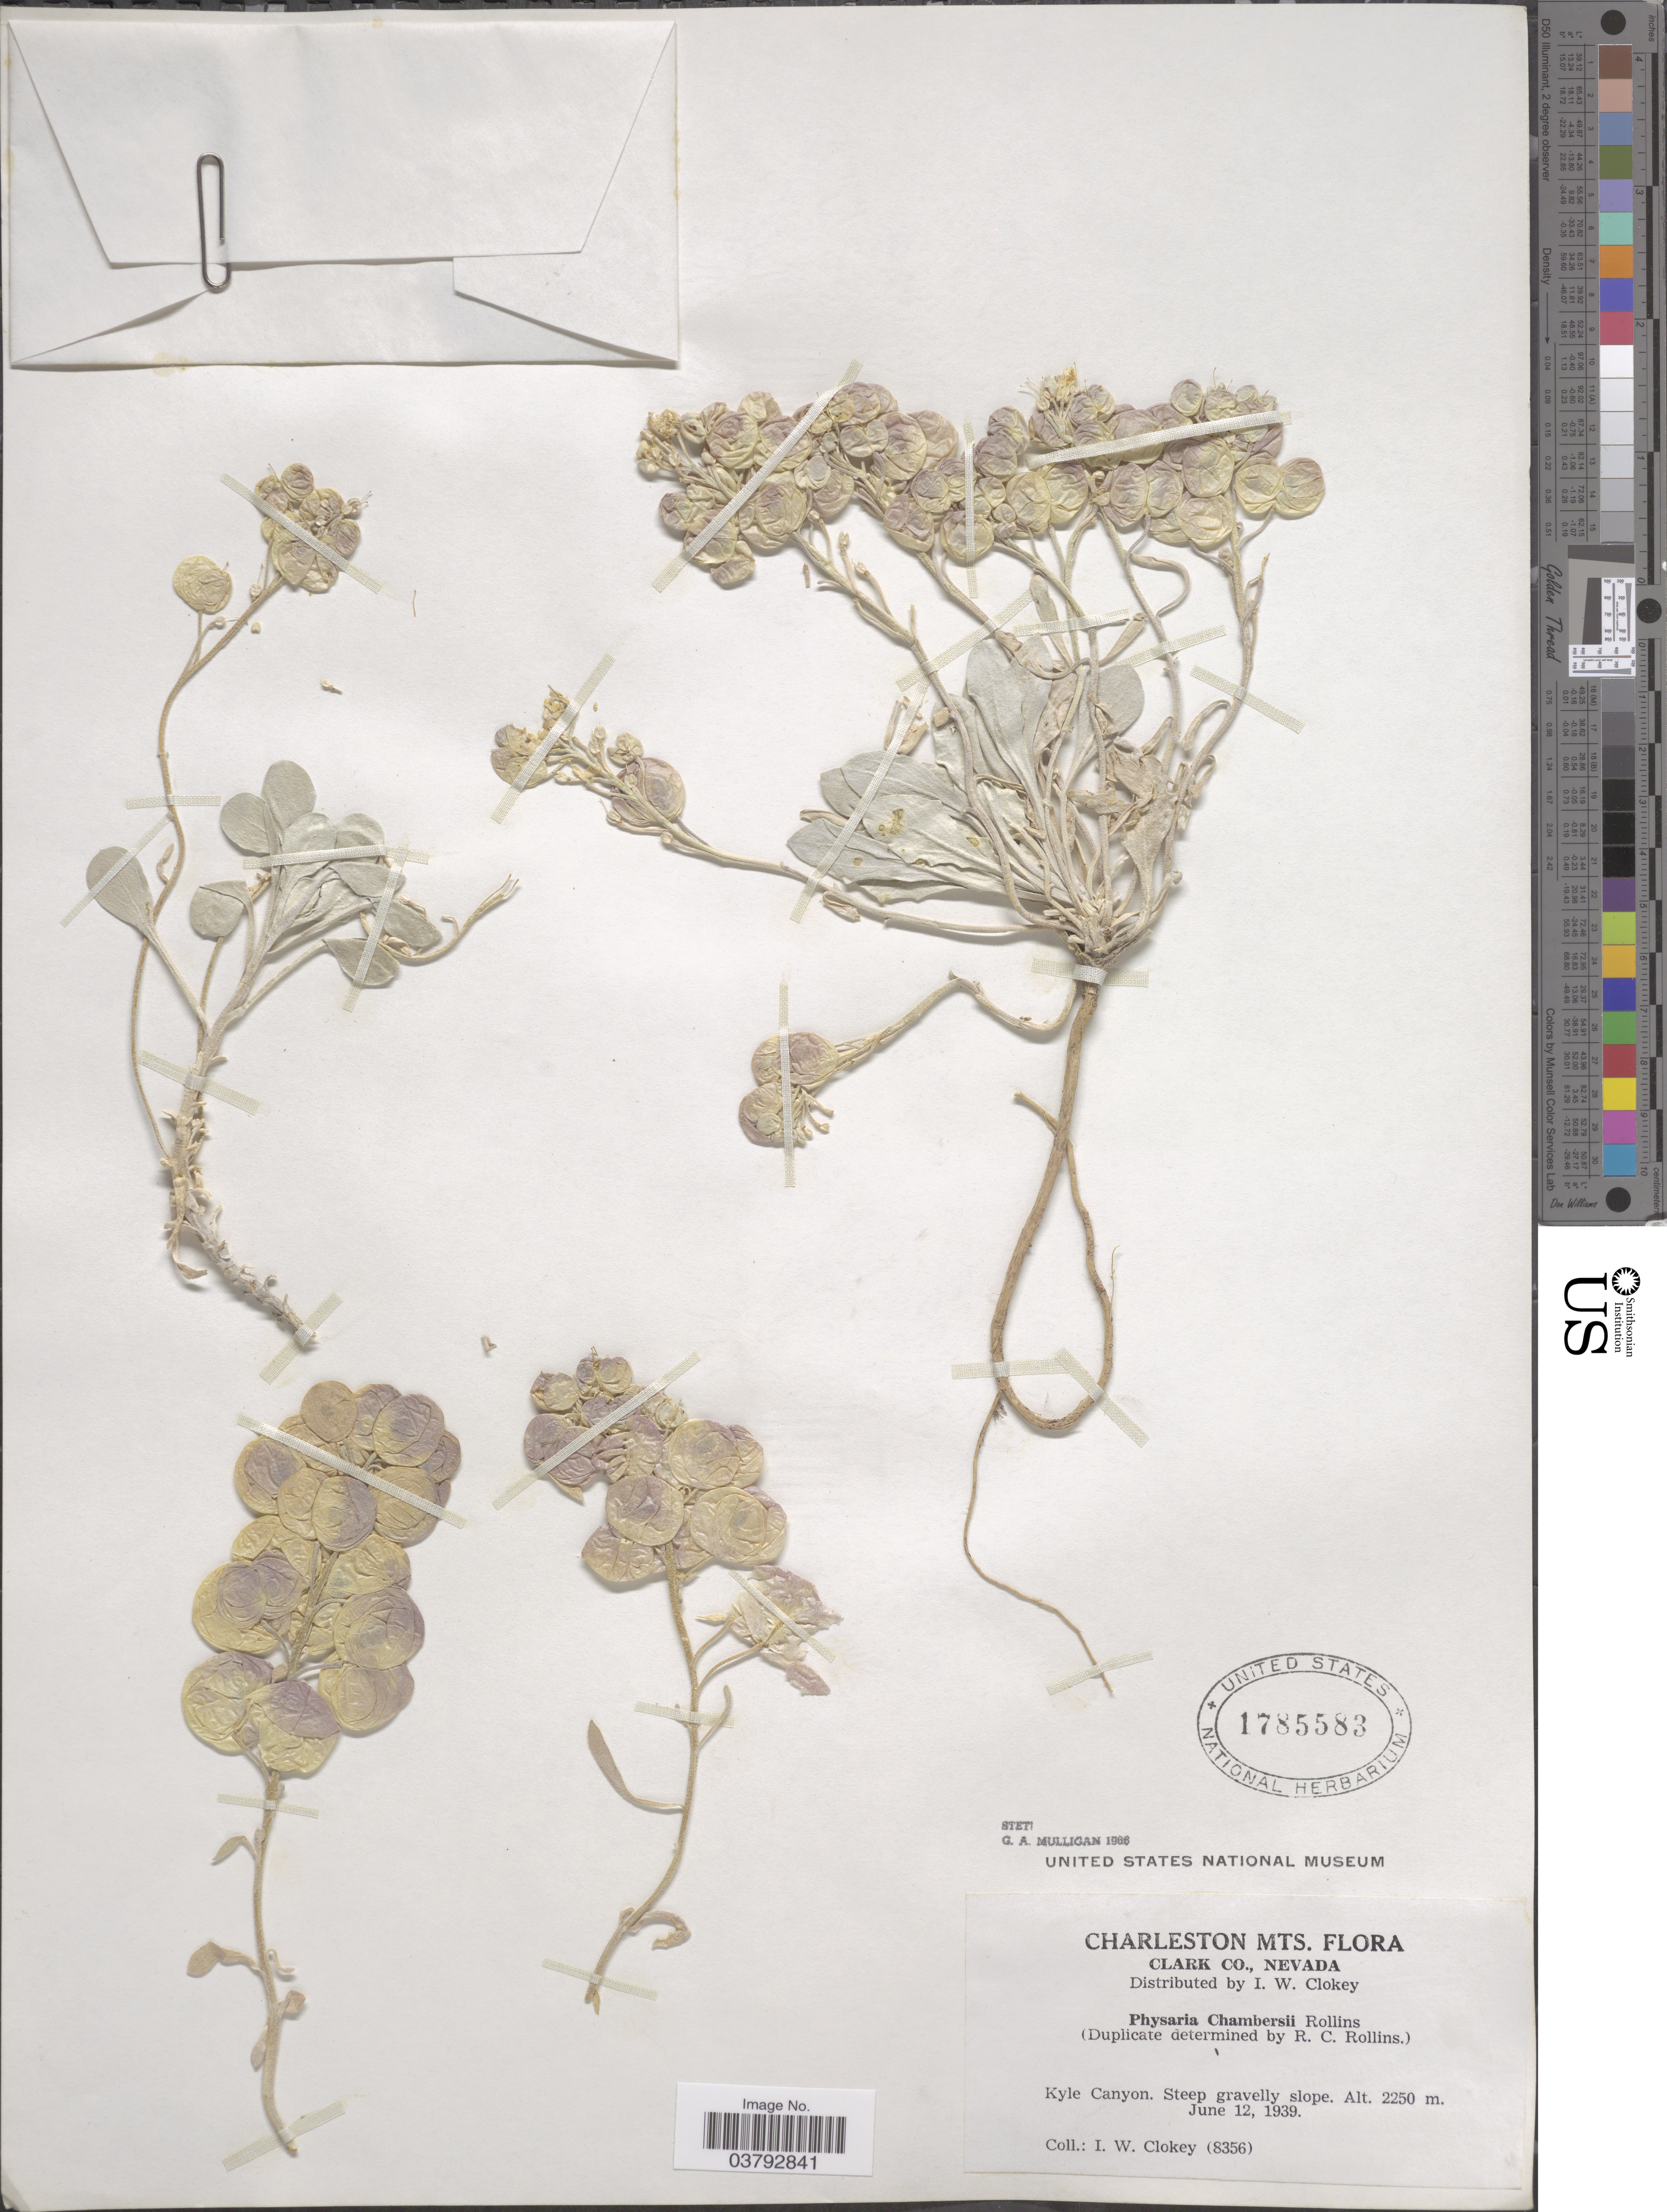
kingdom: Plantae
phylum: Tracheophyta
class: Magnoliopsida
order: Brassicales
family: Brassicaceae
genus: Physaria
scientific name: Physaria chambersii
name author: Rollins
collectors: I. W. Clokey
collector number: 8356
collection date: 1939-06-12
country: United States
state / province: Nevada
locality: Charleston Mts. Clark Co. Kyle Canyon.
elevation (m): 2250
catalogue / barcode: US 1785583